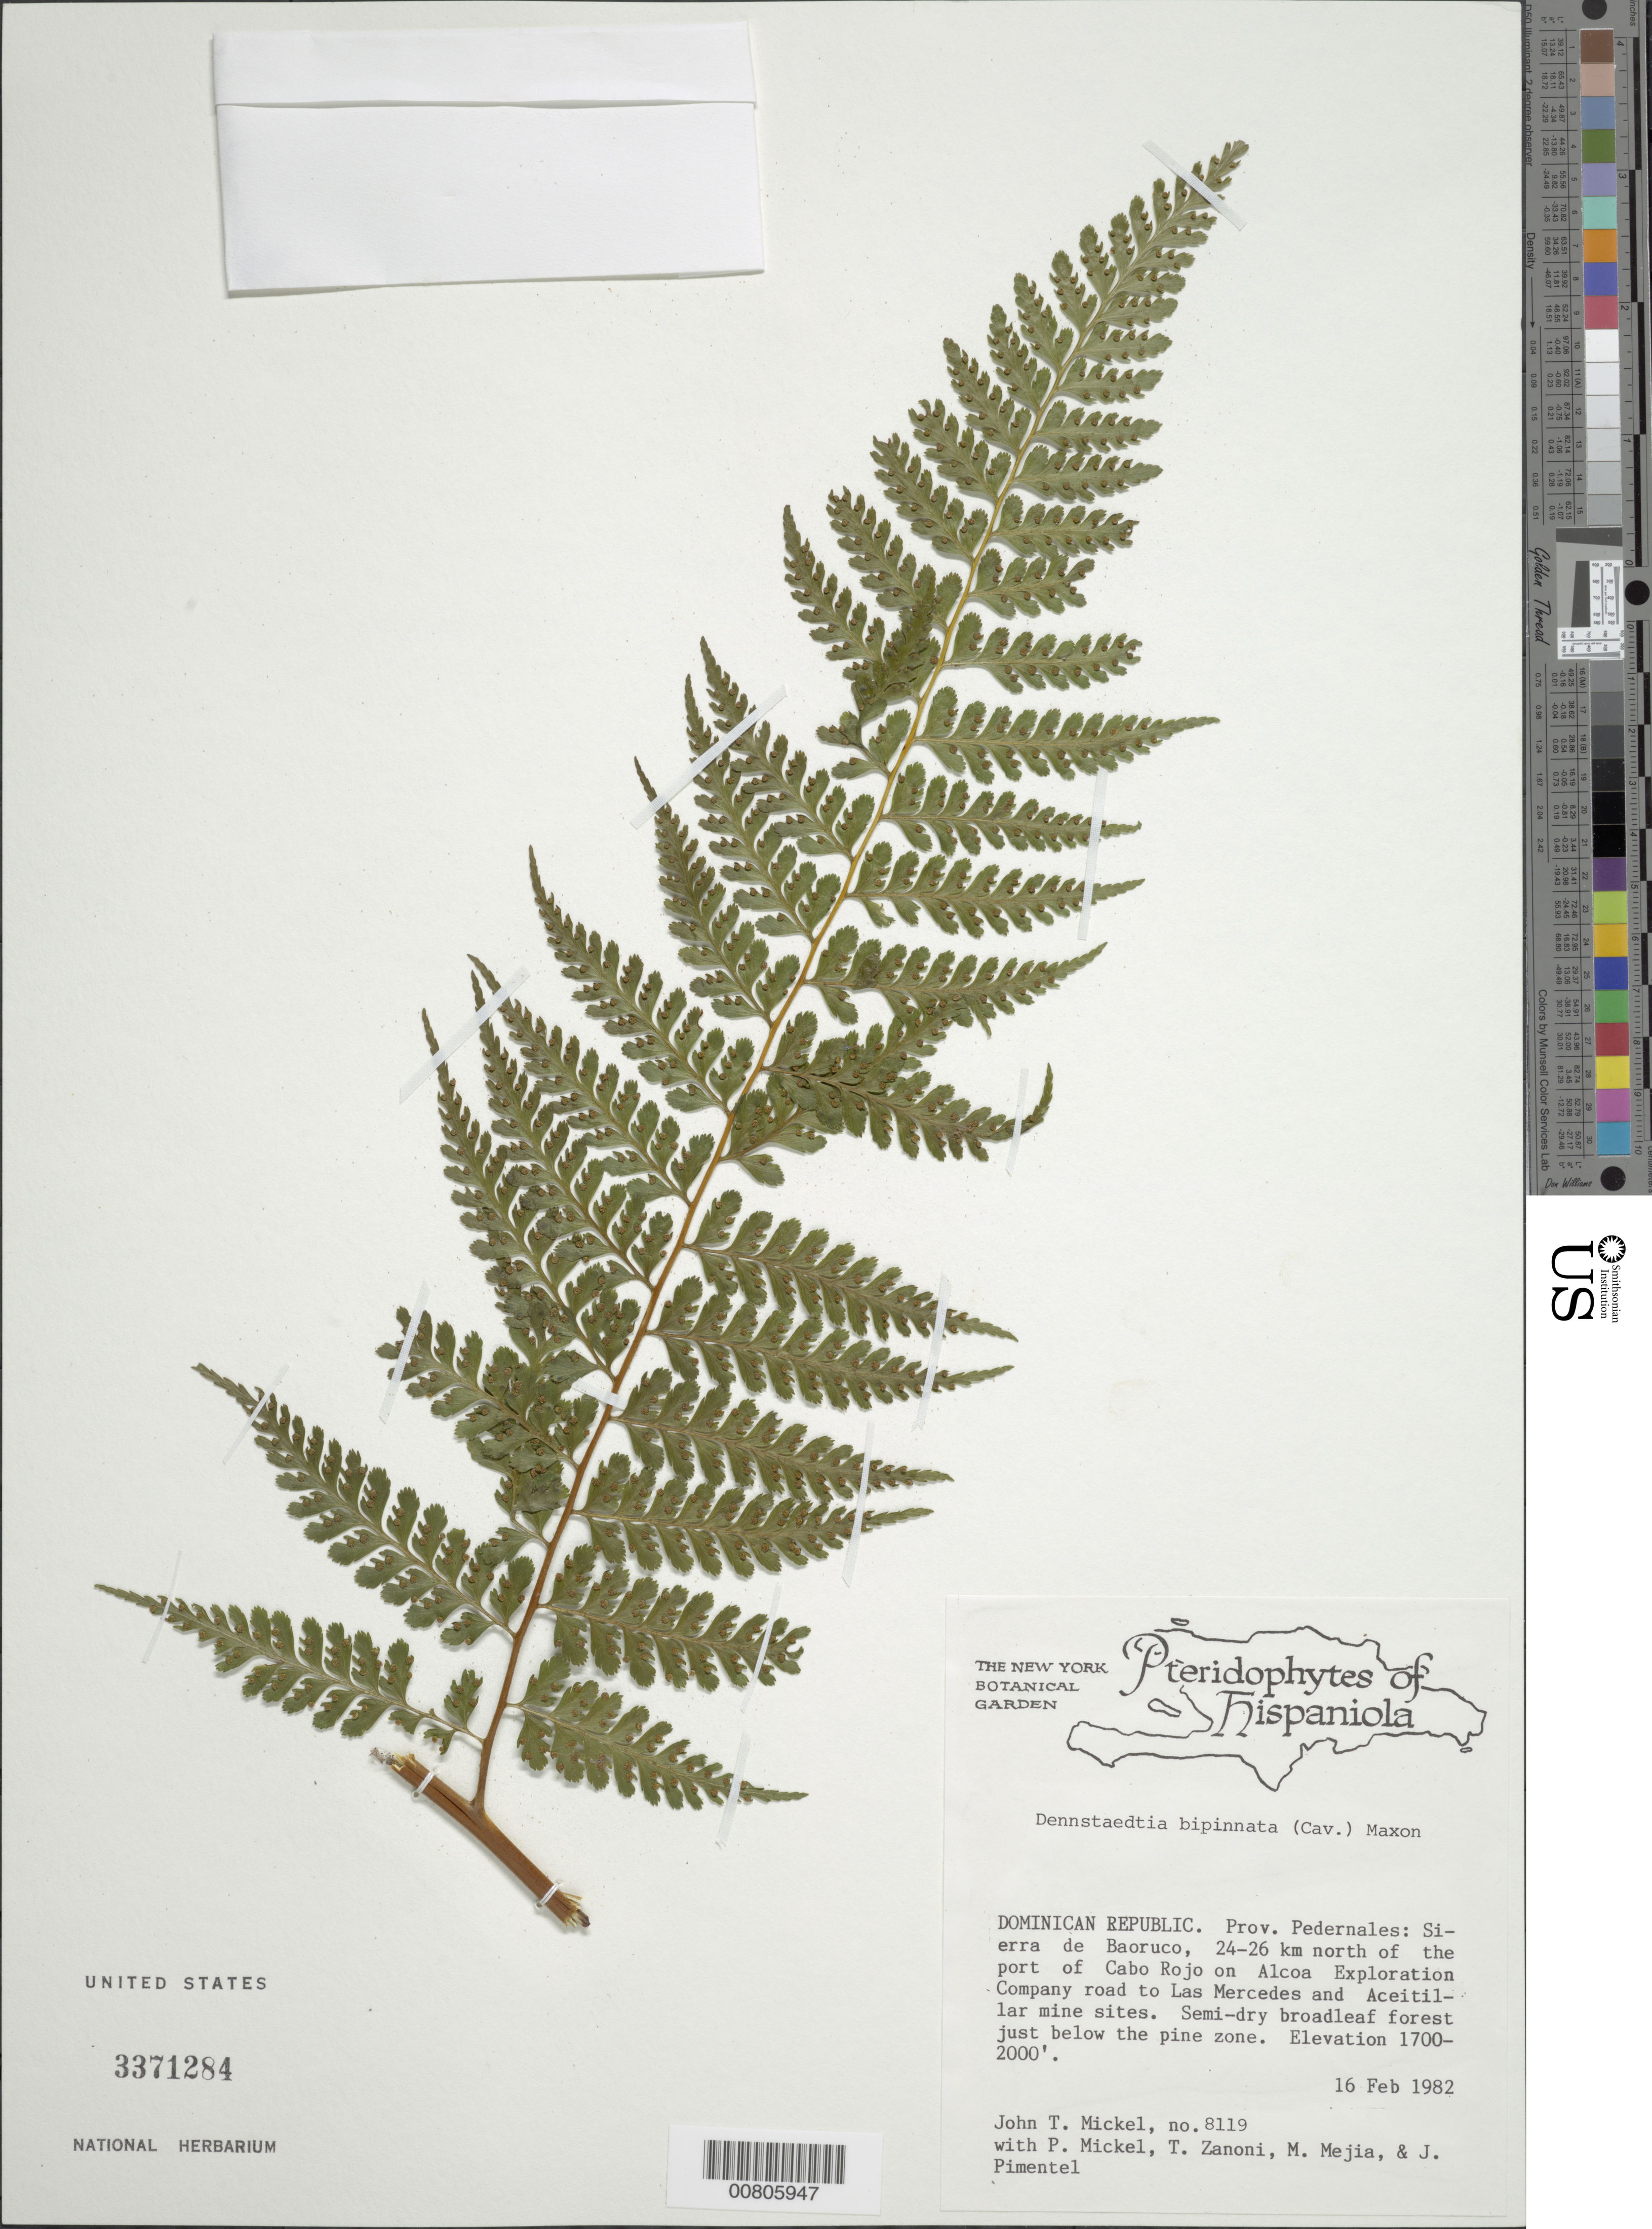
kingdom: Plantae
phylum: Tracheophyta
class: Polypodiopsida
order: Polypodiales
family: Dennstaedtiaceae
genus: Dennstaedtia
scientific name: Dennstaedtia bipinnata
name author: (Cav.) Maxon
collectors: J. T. Mickel, P. Mickel, T. A. Zanoni, M. Mejia & J. Pimentel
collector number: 8119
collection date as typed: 16 Feb 1982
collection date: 1982-02-16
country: Dominican Republic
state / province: Pedernales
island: Hispaniola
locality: Sierra de Baoruco, 24-26 km N of Cabo Rojo on Alcoa Exploration Company road to Las Mercedes and Aceitillar mine sites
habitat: Semi-dry broadleaf dorest just below pine zone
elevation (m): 518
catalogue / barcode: US 3371284